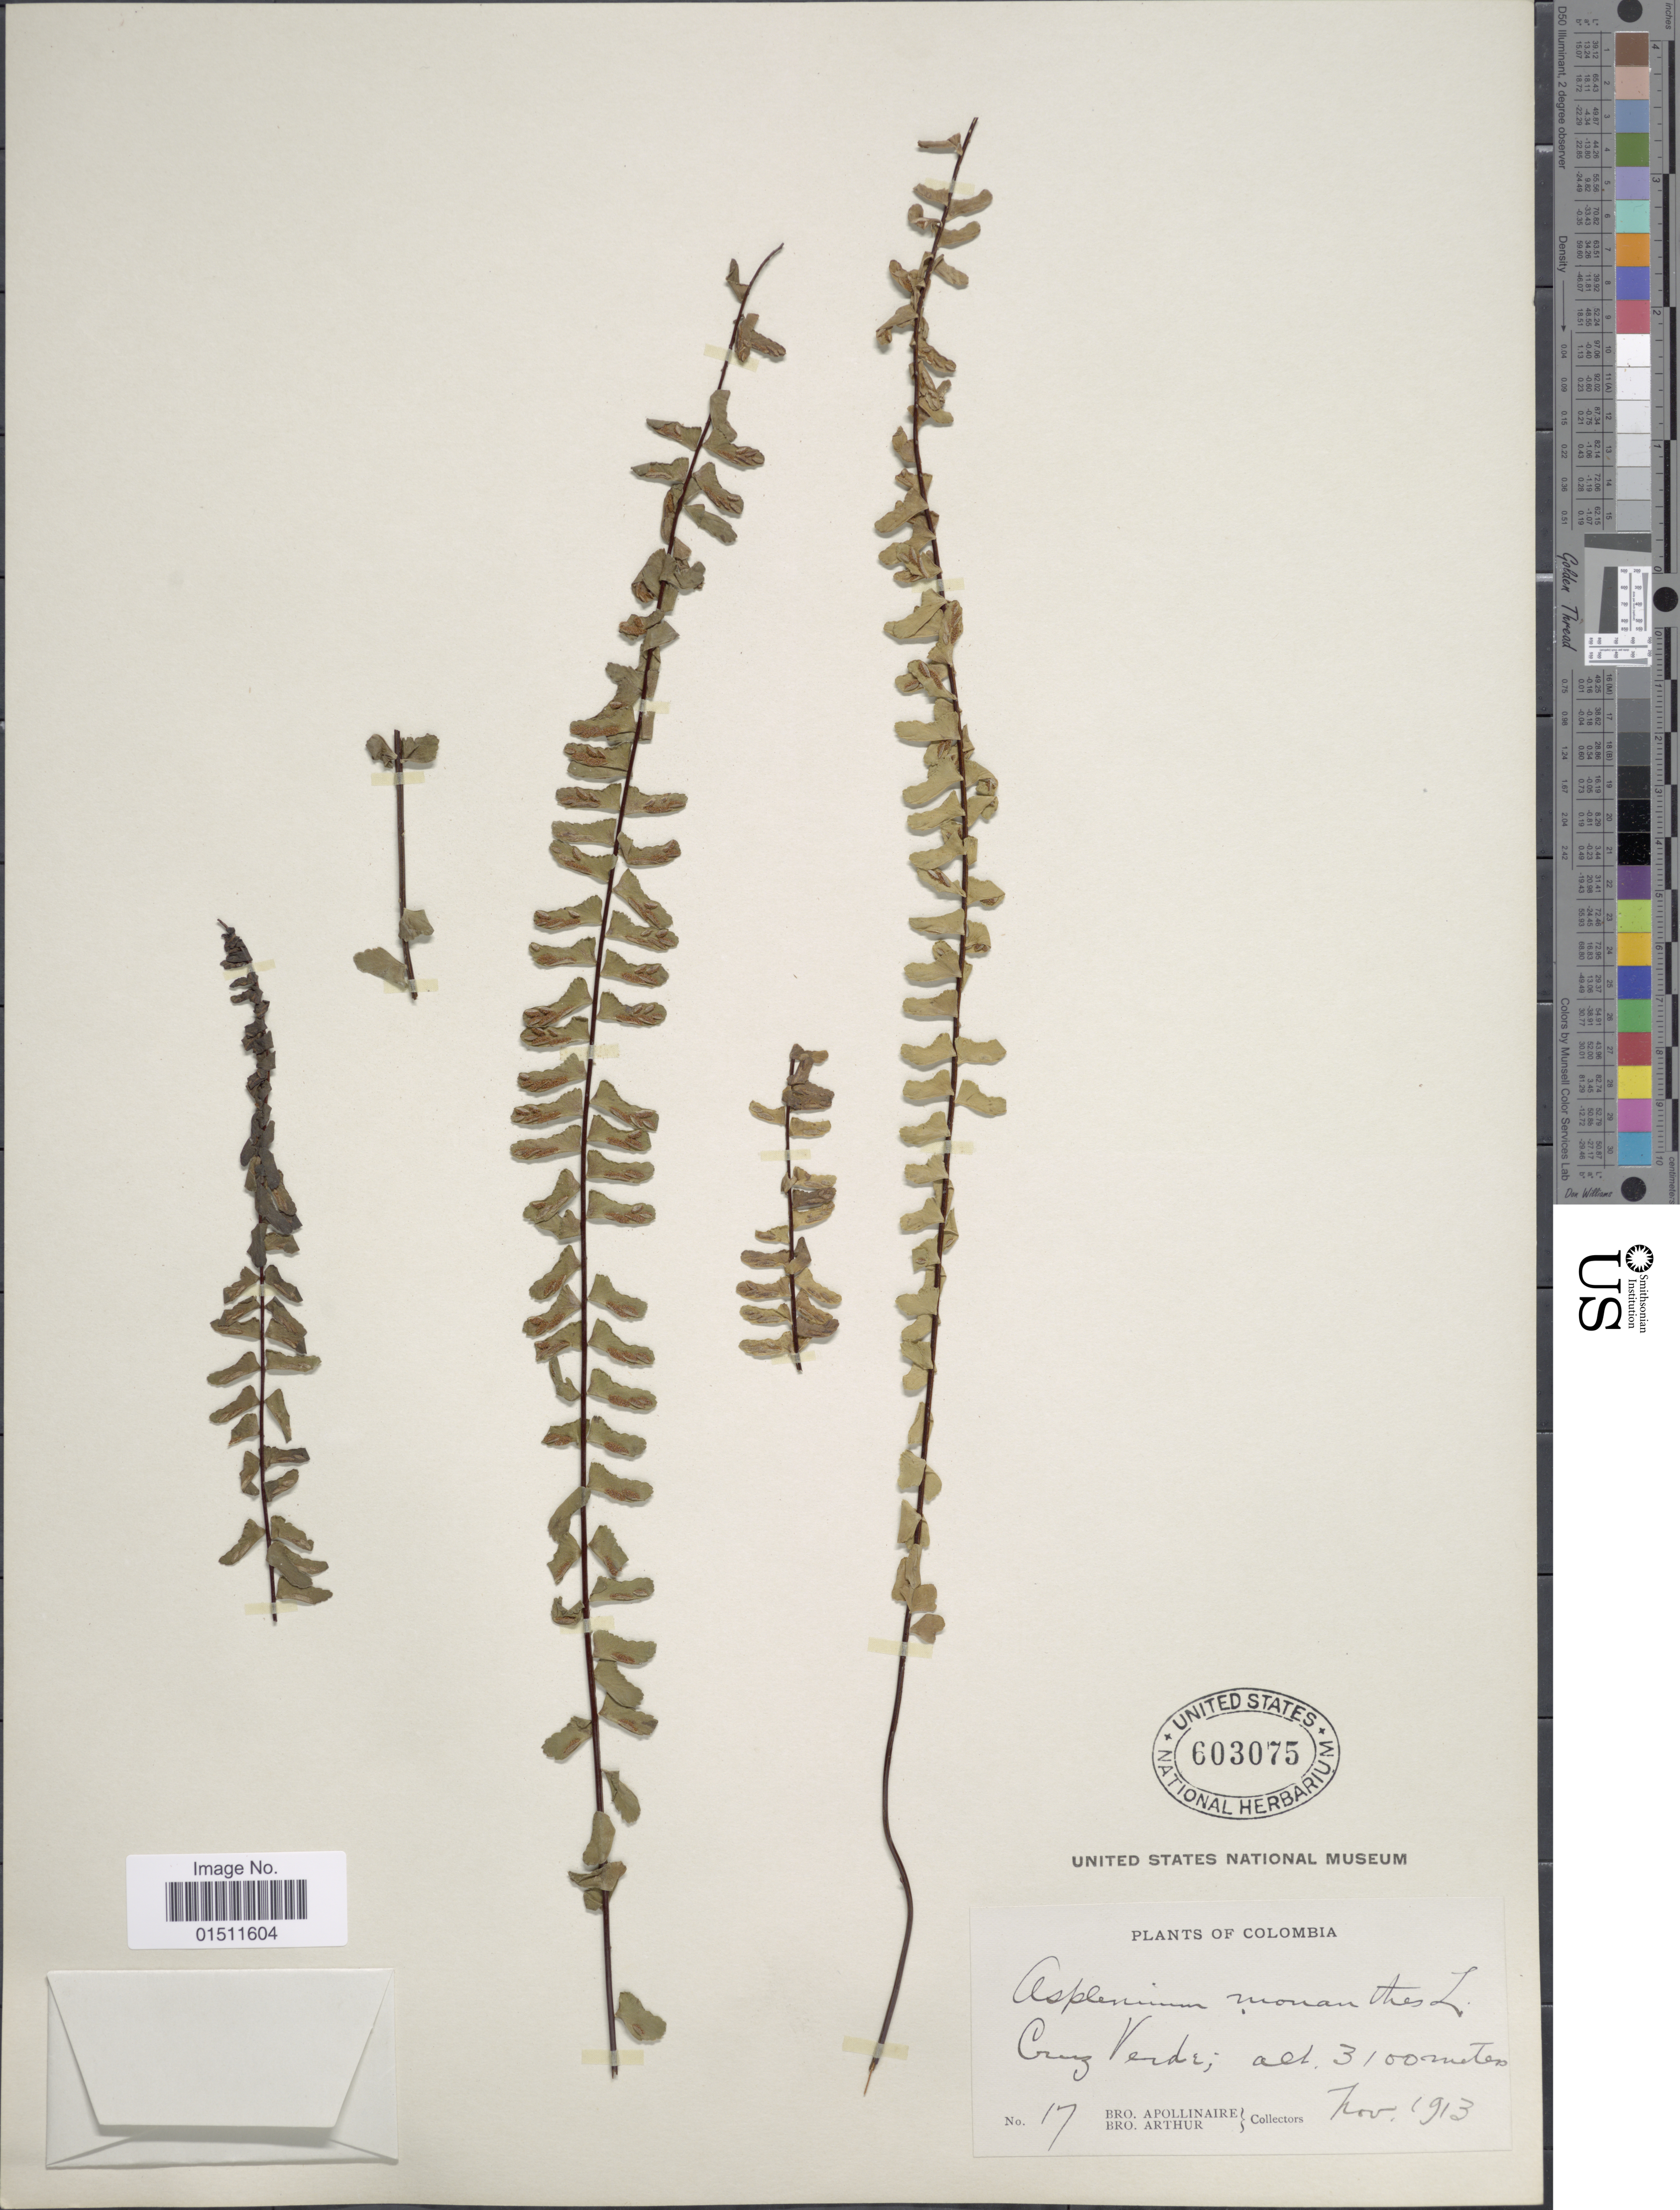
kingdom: Plantae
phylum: Tracheophyta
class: Polypodiopsida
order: Polypodiales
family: Aspleniaceae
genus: Asplenium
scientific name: Asplenium monanthes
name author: L.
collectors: Bro. Apollinaire & Bro. Arthur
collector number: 17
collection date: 1913-11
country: Colombia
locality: Cruz Verde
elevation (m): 3100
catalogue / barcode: US 603075